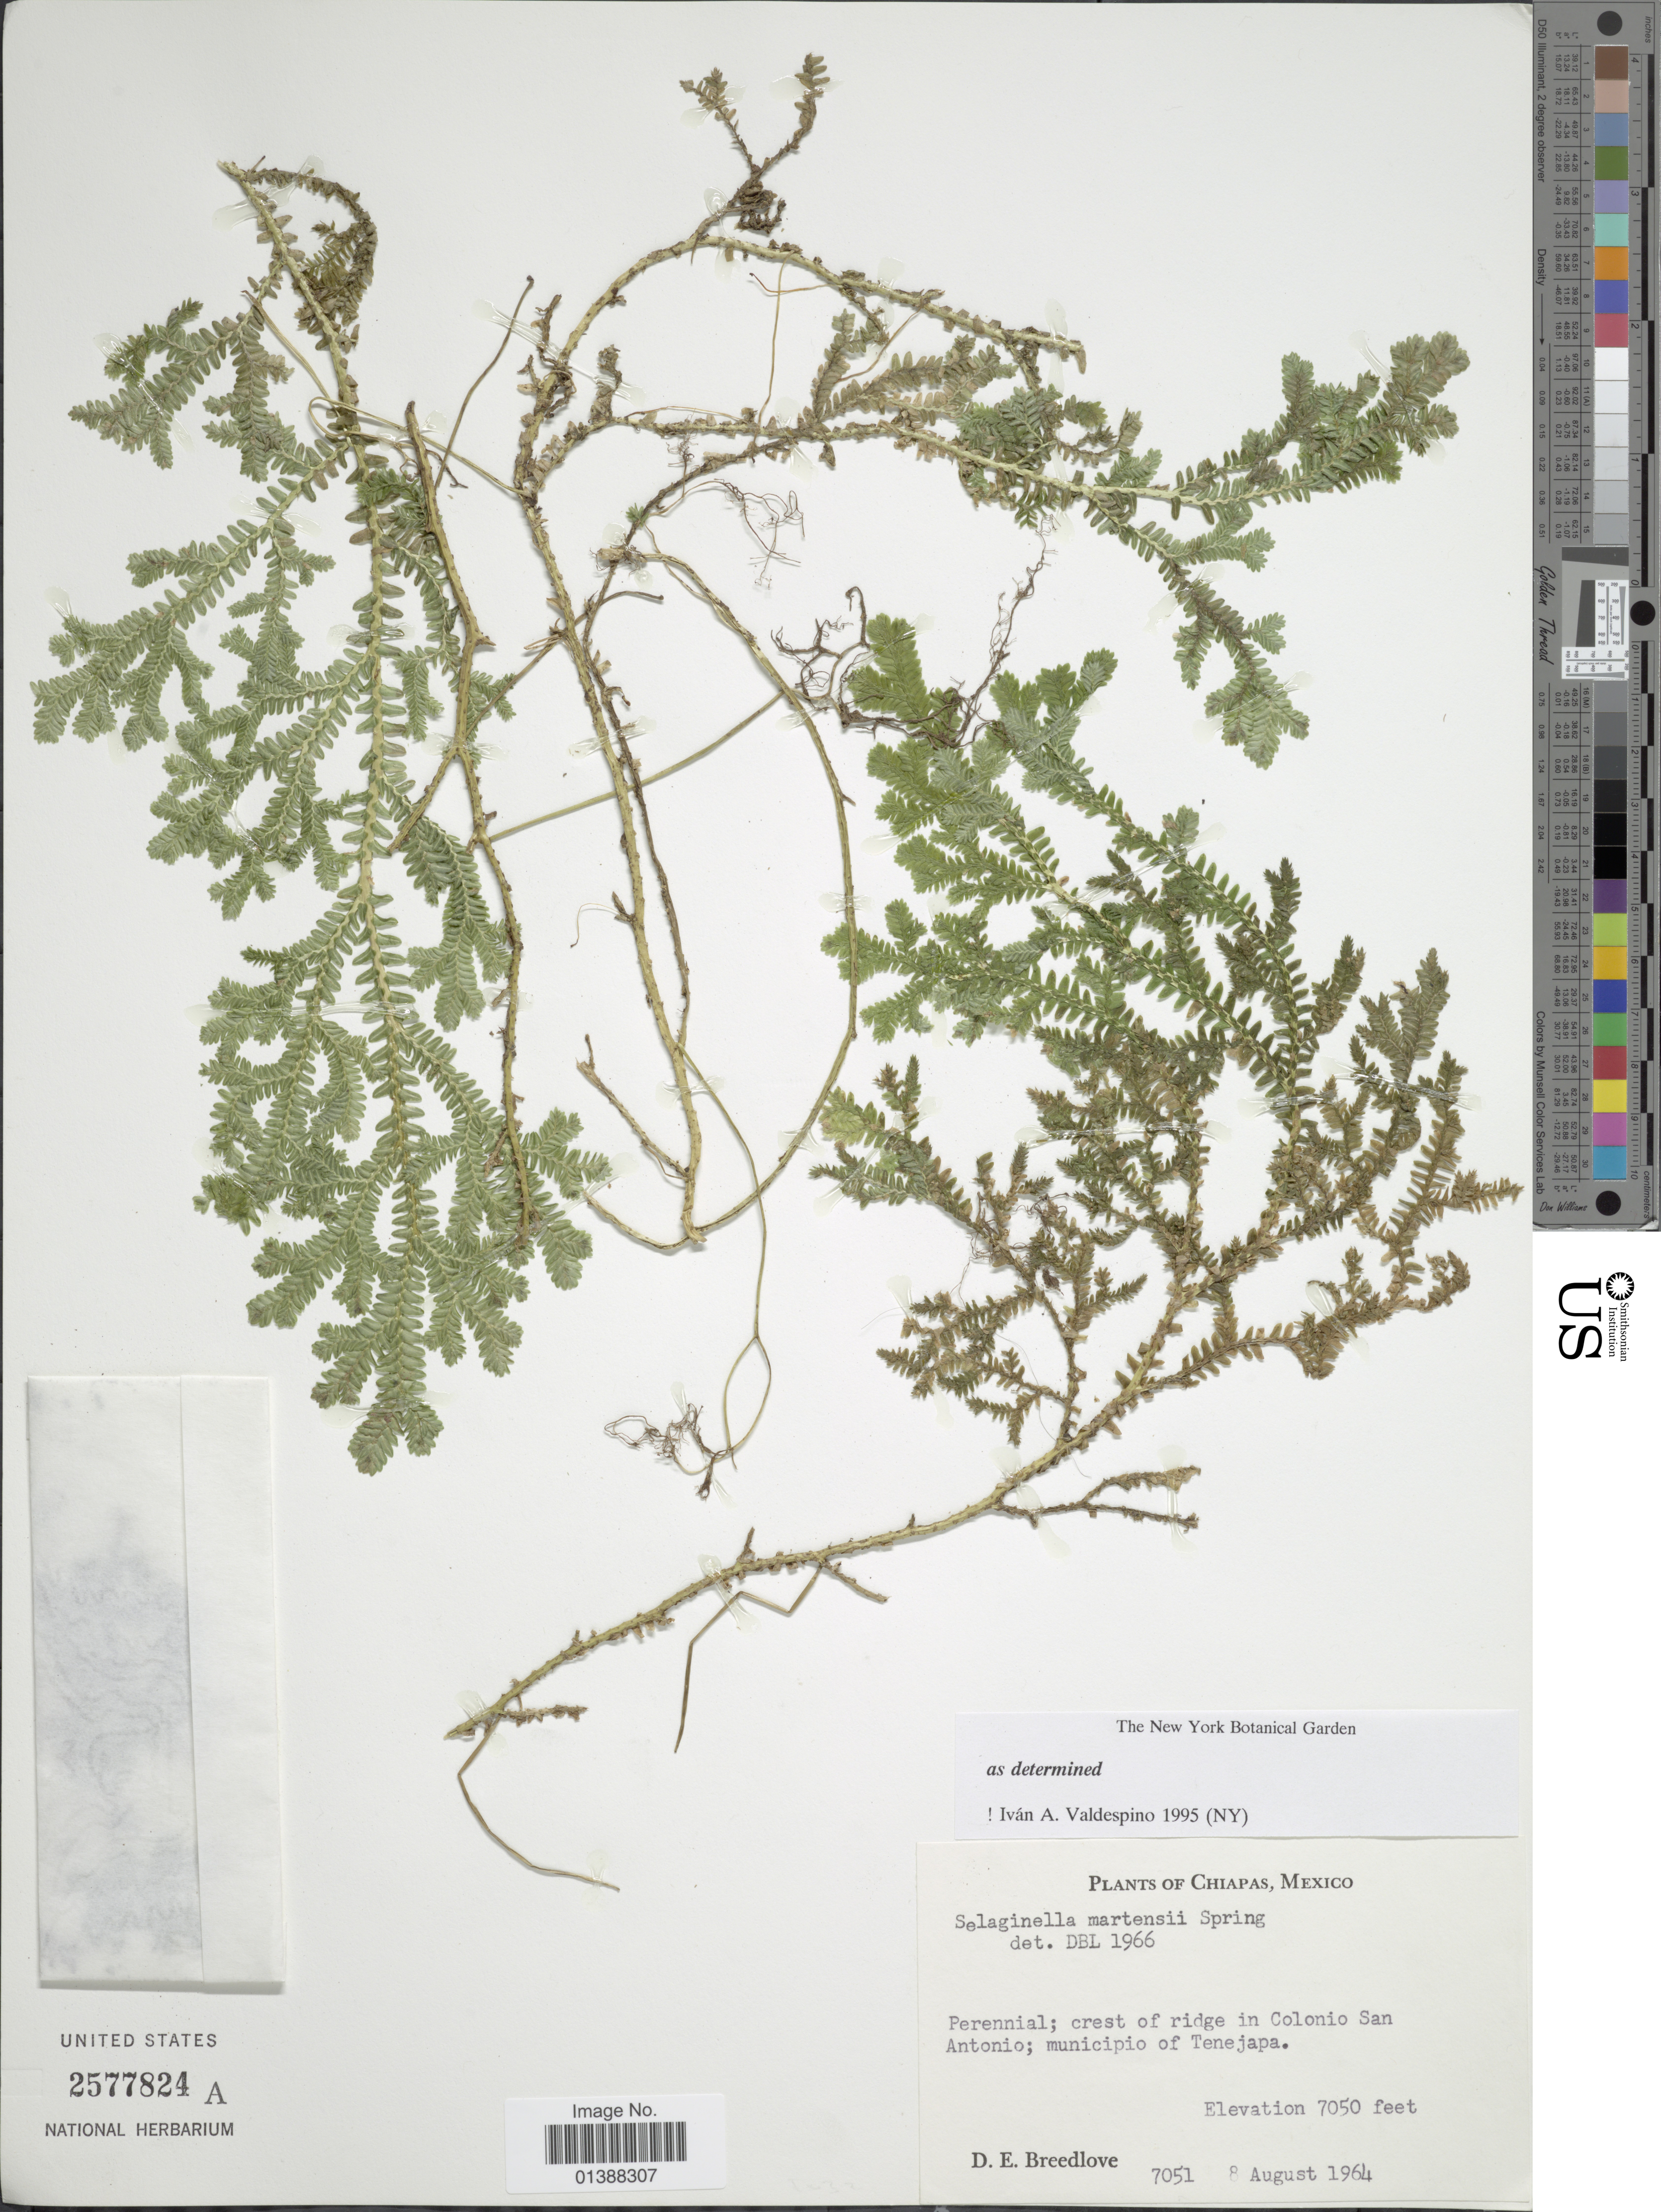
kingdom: Plantae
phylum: Tracheophyta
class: Lycopodiopsida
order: Selaginellales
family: Selaginellaceae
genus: Selaginella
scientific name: Selaginella martensii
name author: Spring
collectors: D. E. Breedlove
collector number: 7051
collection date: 1964-08-08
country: Mexico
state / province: Chiapas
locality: Perrennia;l; crest of ridge in Colonio San Antonio; municipia of Tenajapa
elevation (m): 2149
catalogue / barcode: US 2577824A